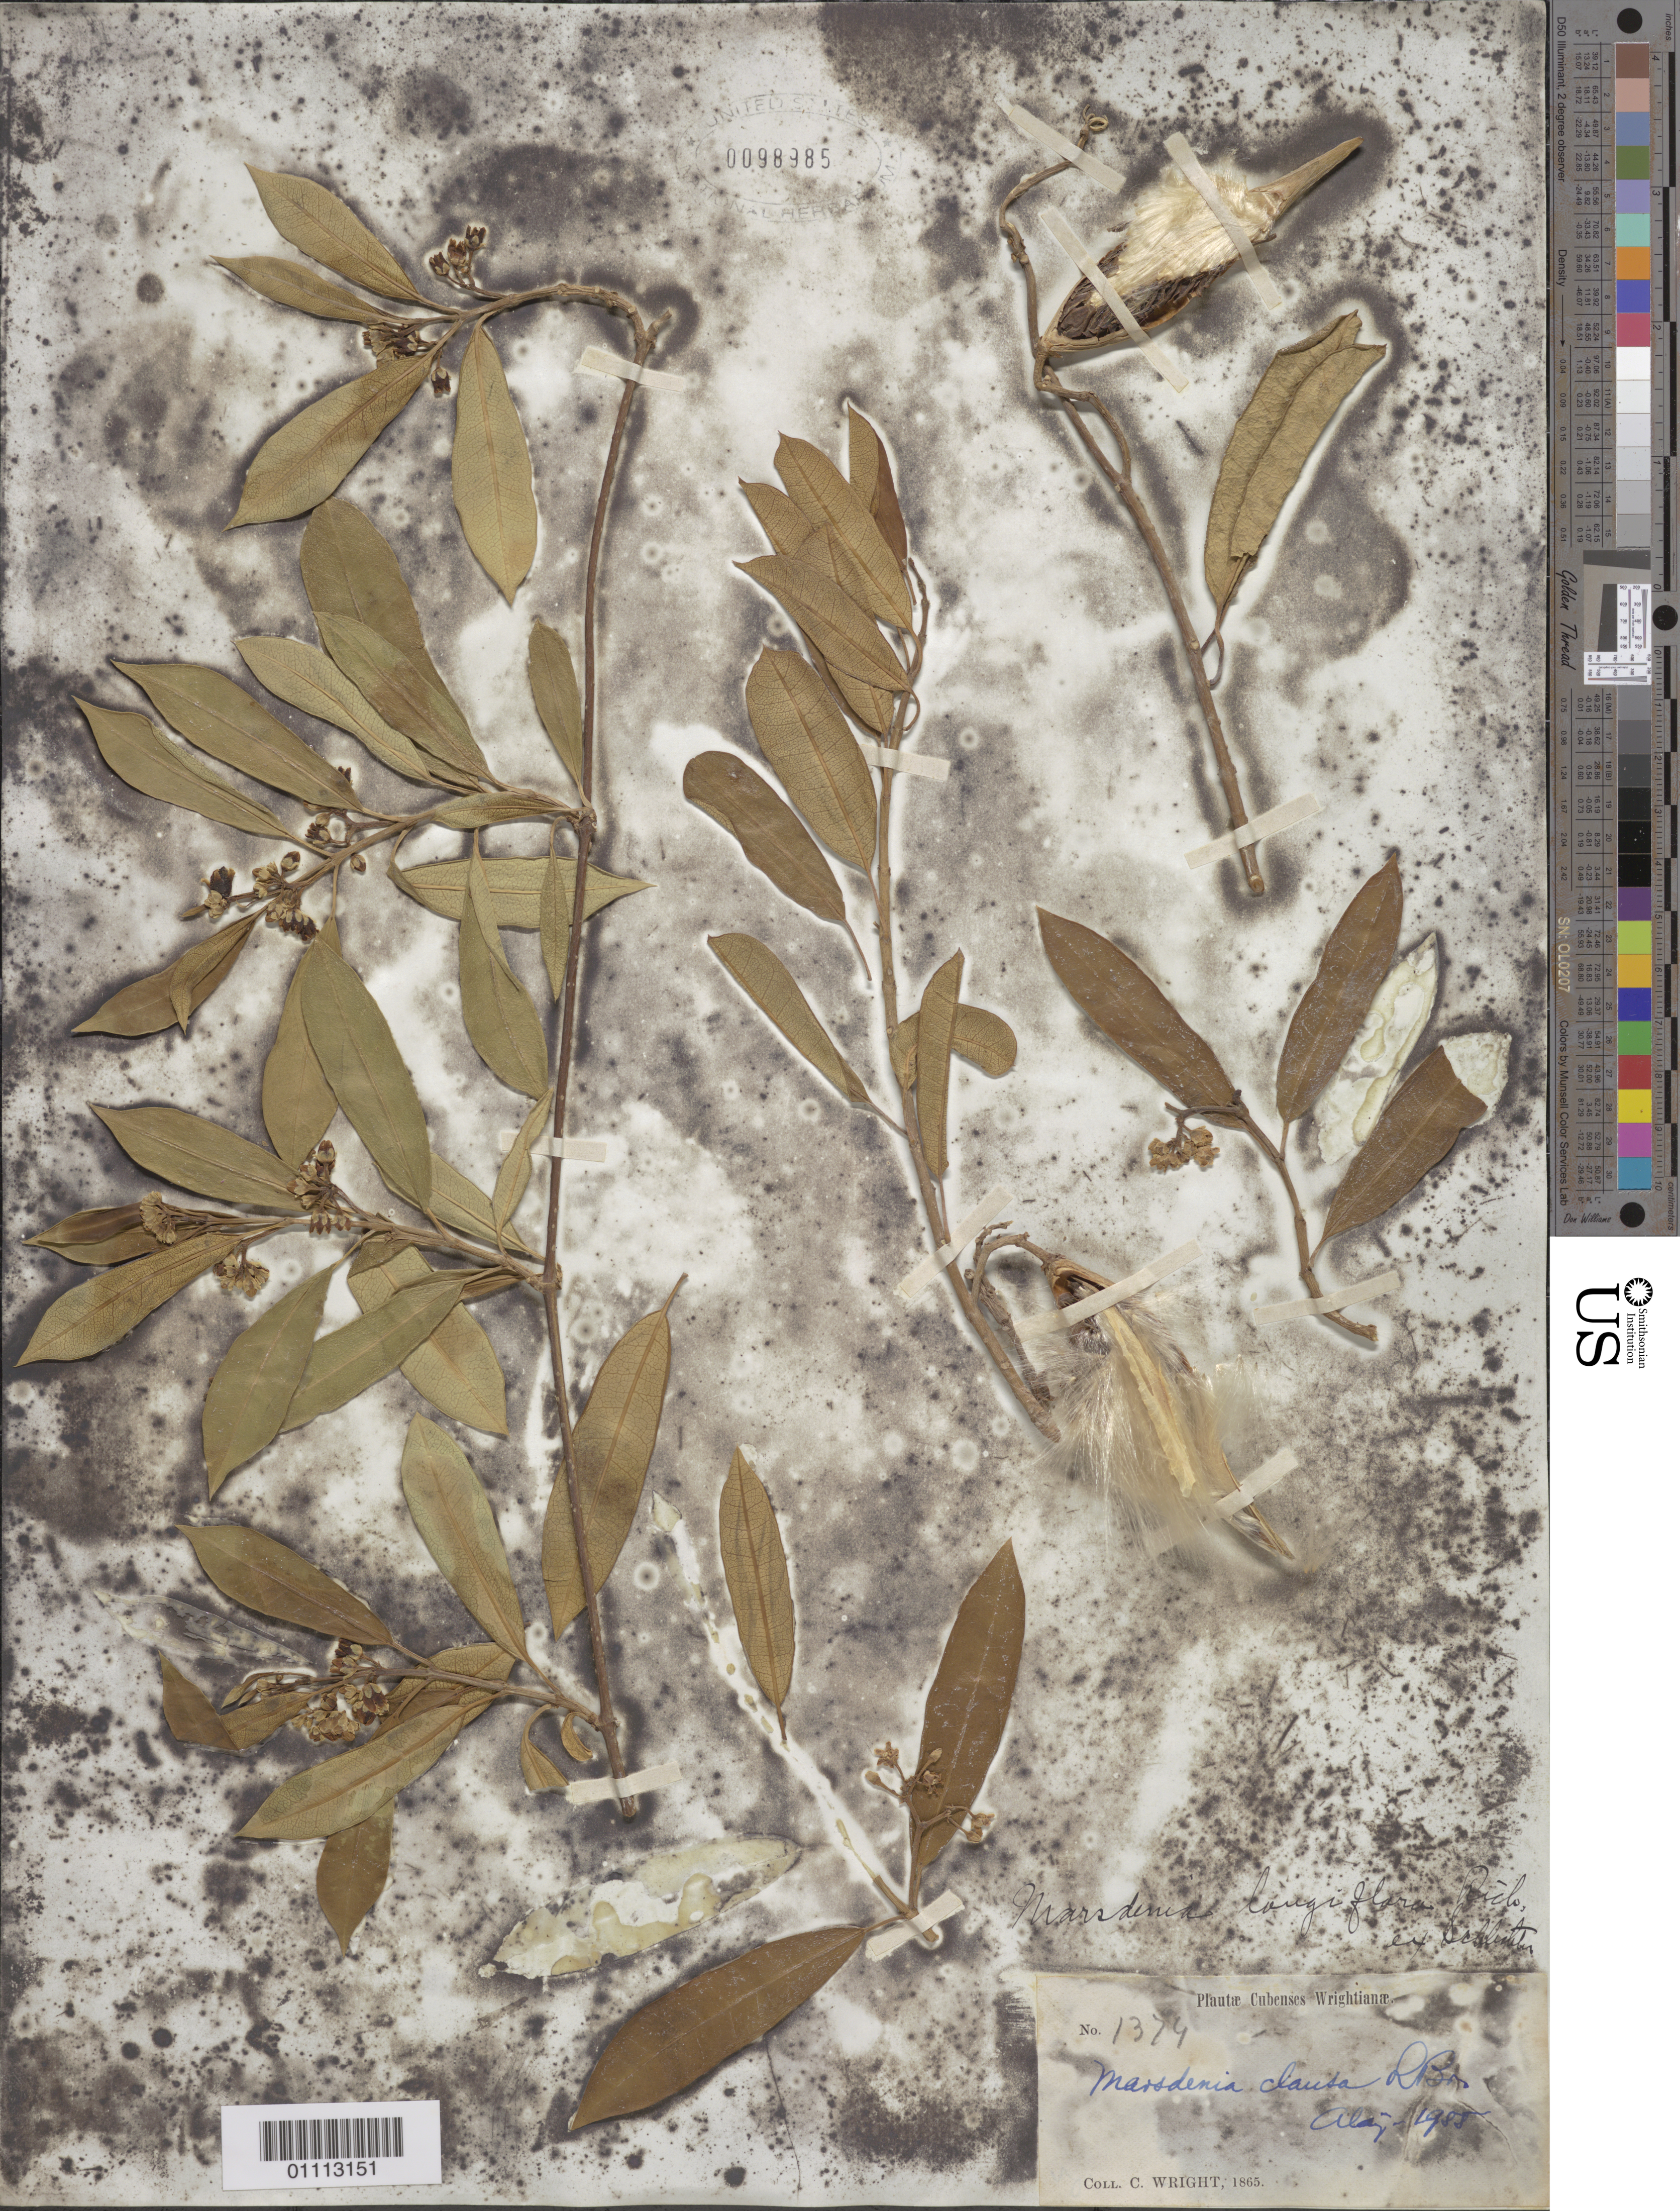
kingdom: Plantae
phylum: Tracheophyta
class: Magnoliopsida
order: Gentianales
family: Apocynaceae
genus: Marsdenia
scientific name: Marsdenia longiflora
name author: A. Rich.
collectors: C. Wright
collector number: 1374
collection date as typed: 1865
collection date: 1865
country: Cuba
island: Cuba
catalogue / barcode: US 98985